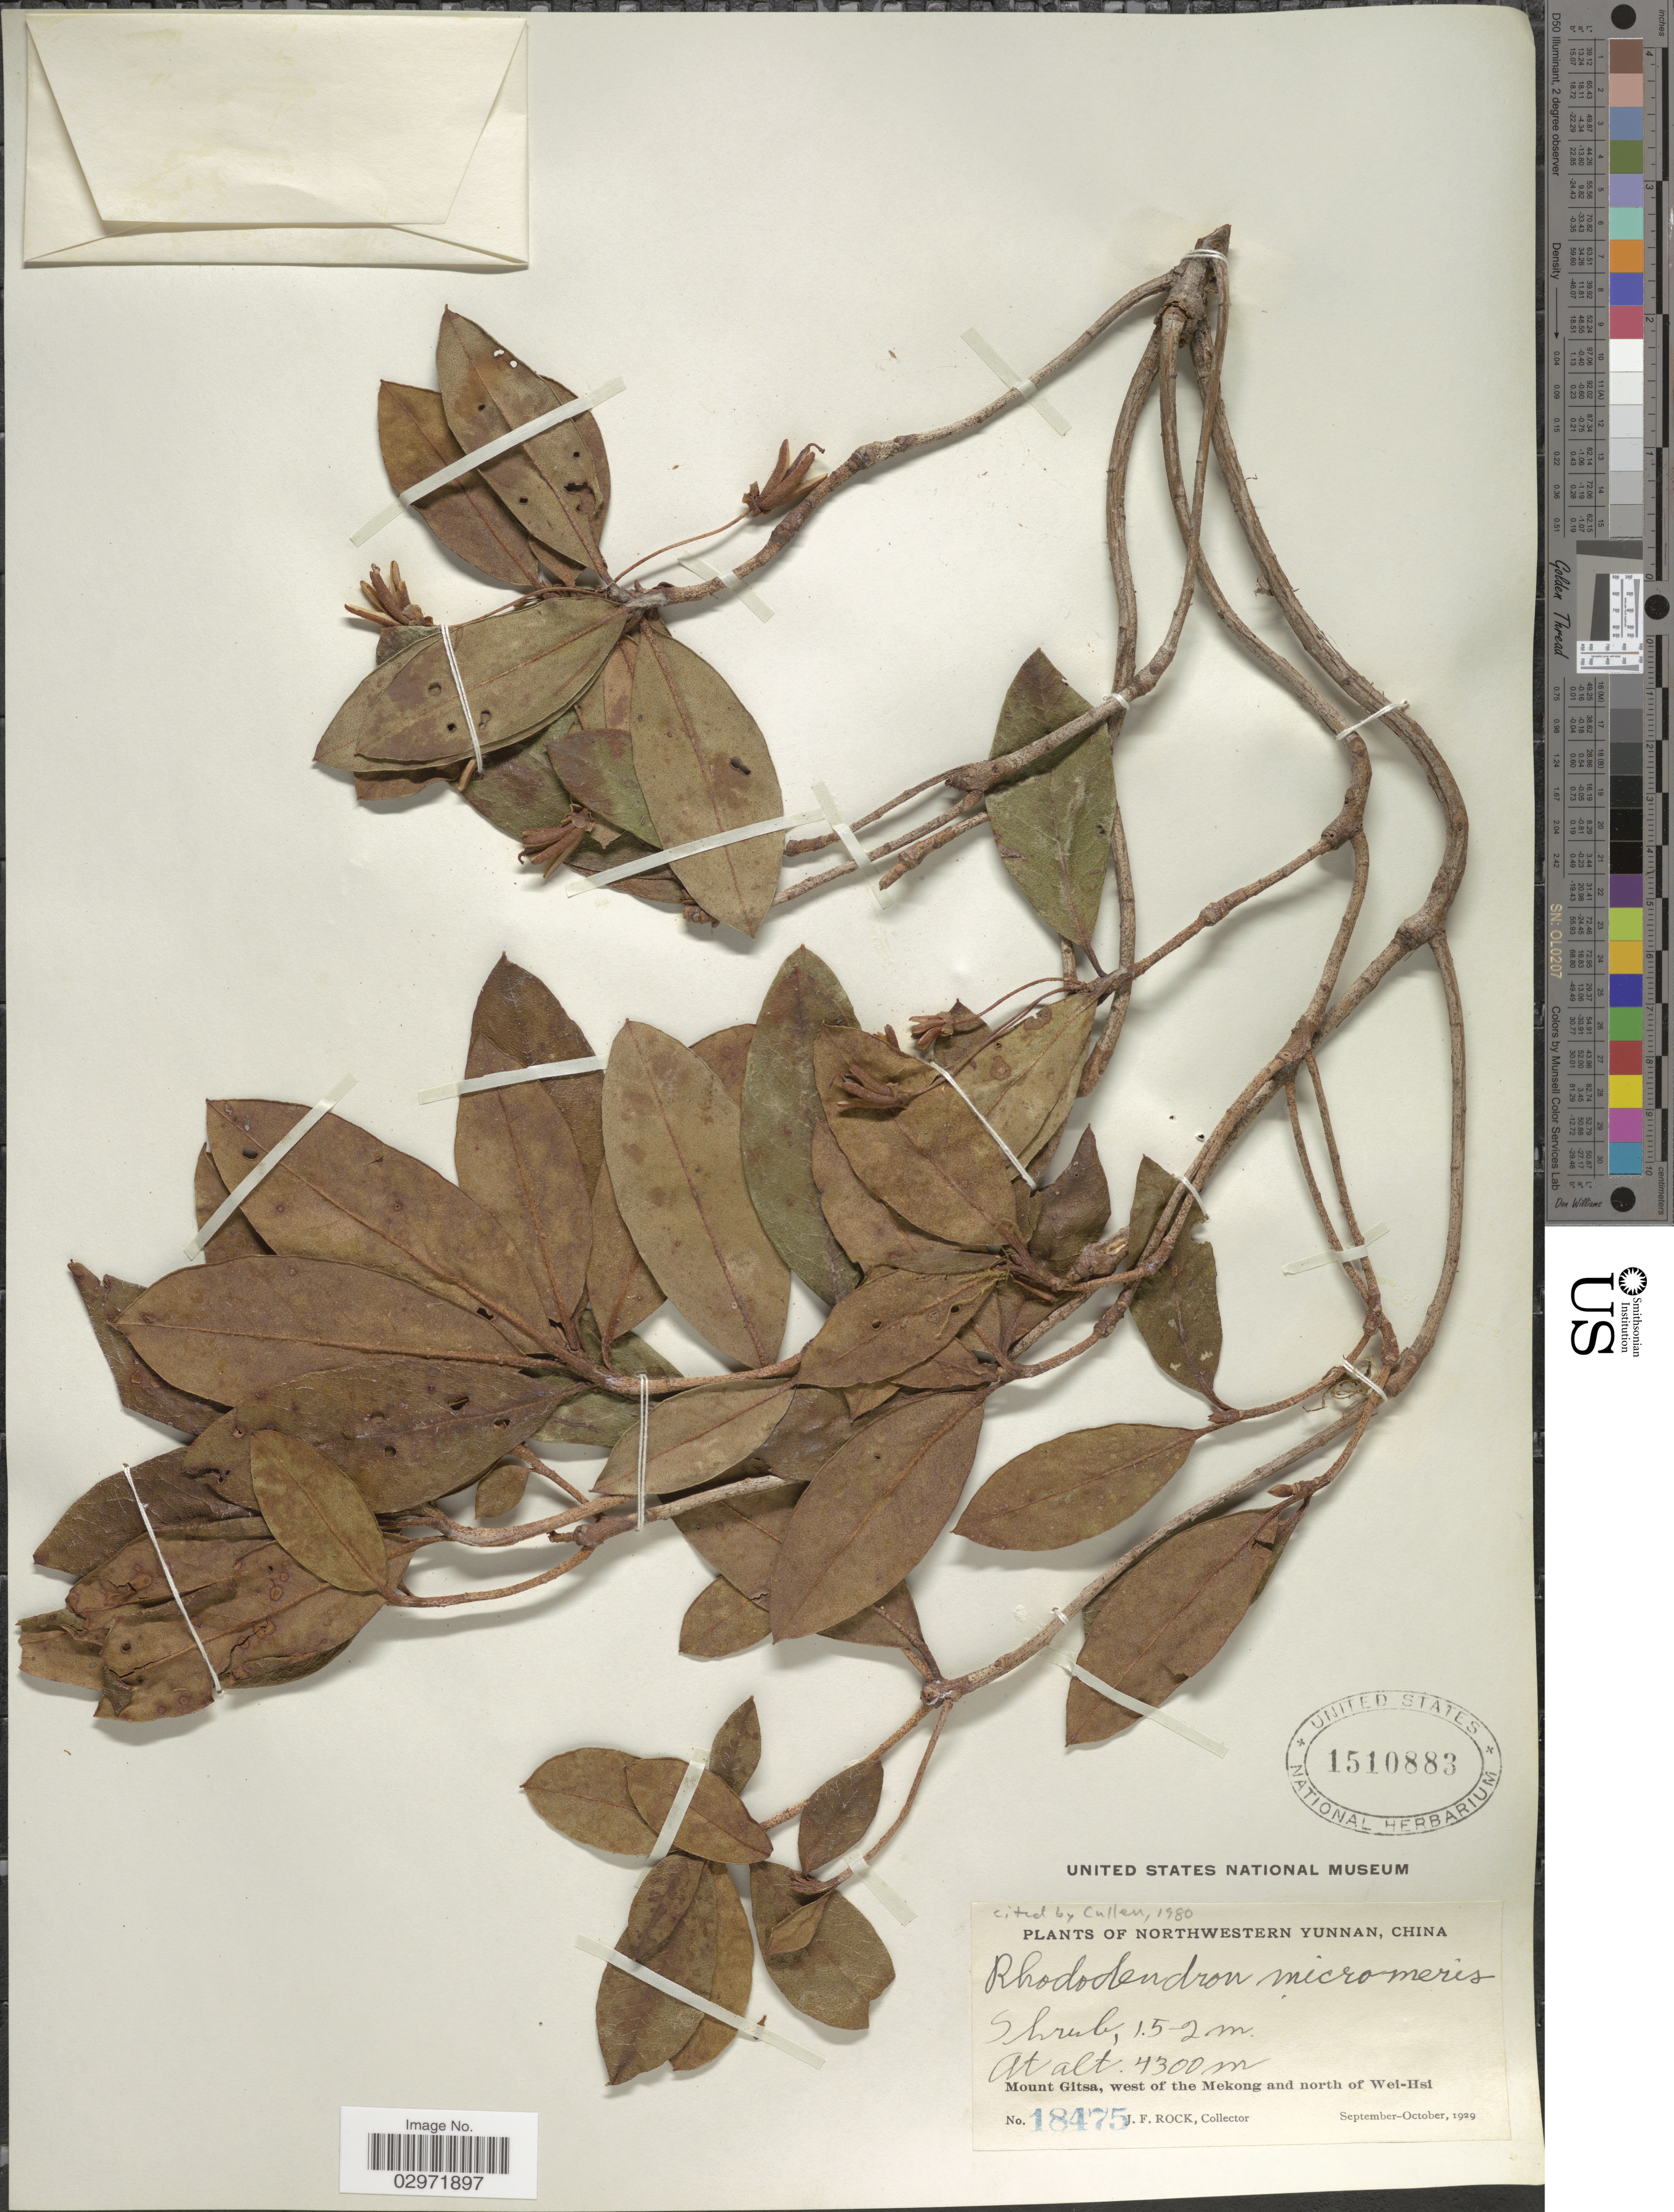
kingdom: Plantae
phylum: Tracheophyta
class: Magnoliopsida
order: Ericales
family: Ericaceae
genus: Rhododendron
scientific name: Rhododendron micromeres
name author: Tagg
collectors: J. Rock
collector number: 18475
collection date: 1929-09/1929-10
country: China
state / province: Yunnan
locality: Northwestern Yunnan, Mount Gitsa, west of the Mekong and north of Wei-Hsi.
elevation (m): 4300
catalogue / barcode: US 1510883